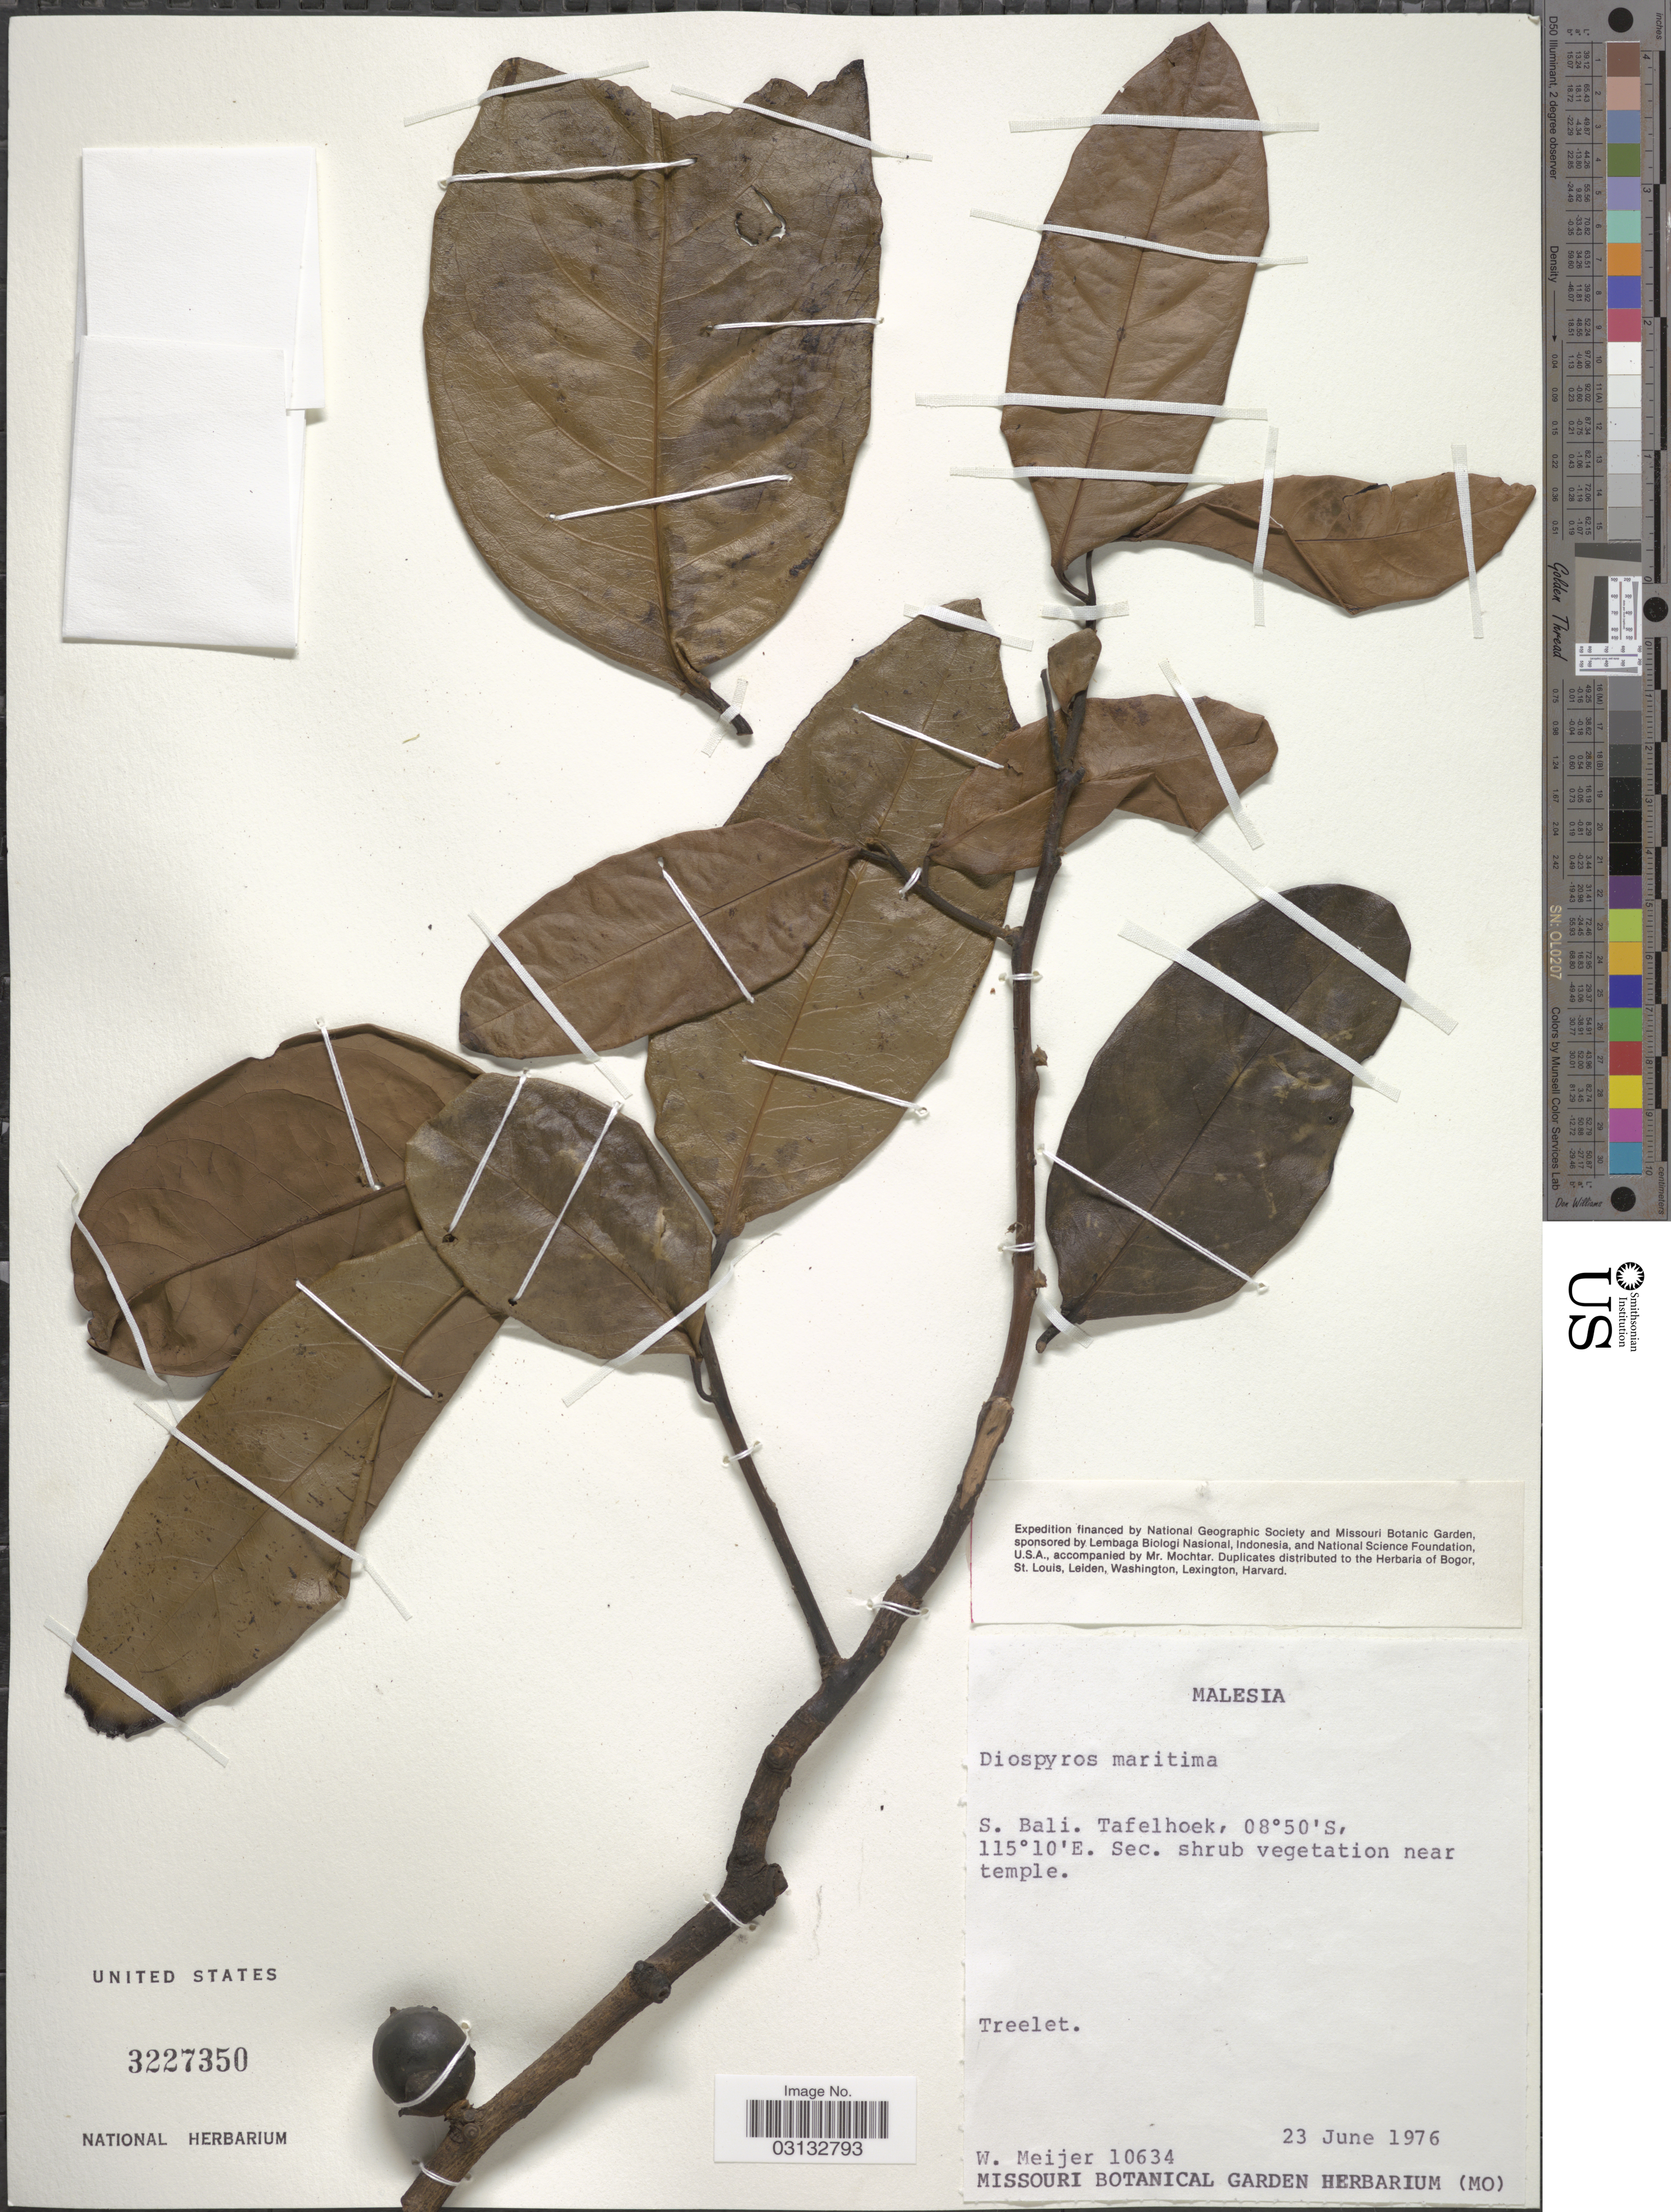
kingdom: Plantae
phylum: Tracheophyta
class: Magnoliopsida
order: Ericales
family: Ebenaceae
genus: Diospyros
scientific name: Diospyros maritima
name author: Blume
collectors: W. Meijer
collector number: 10634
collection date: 1976-06-23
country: Indonesia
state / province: Nusa Tenggara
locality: S. Bali. Tafelhoek.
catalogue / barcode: US 3227350